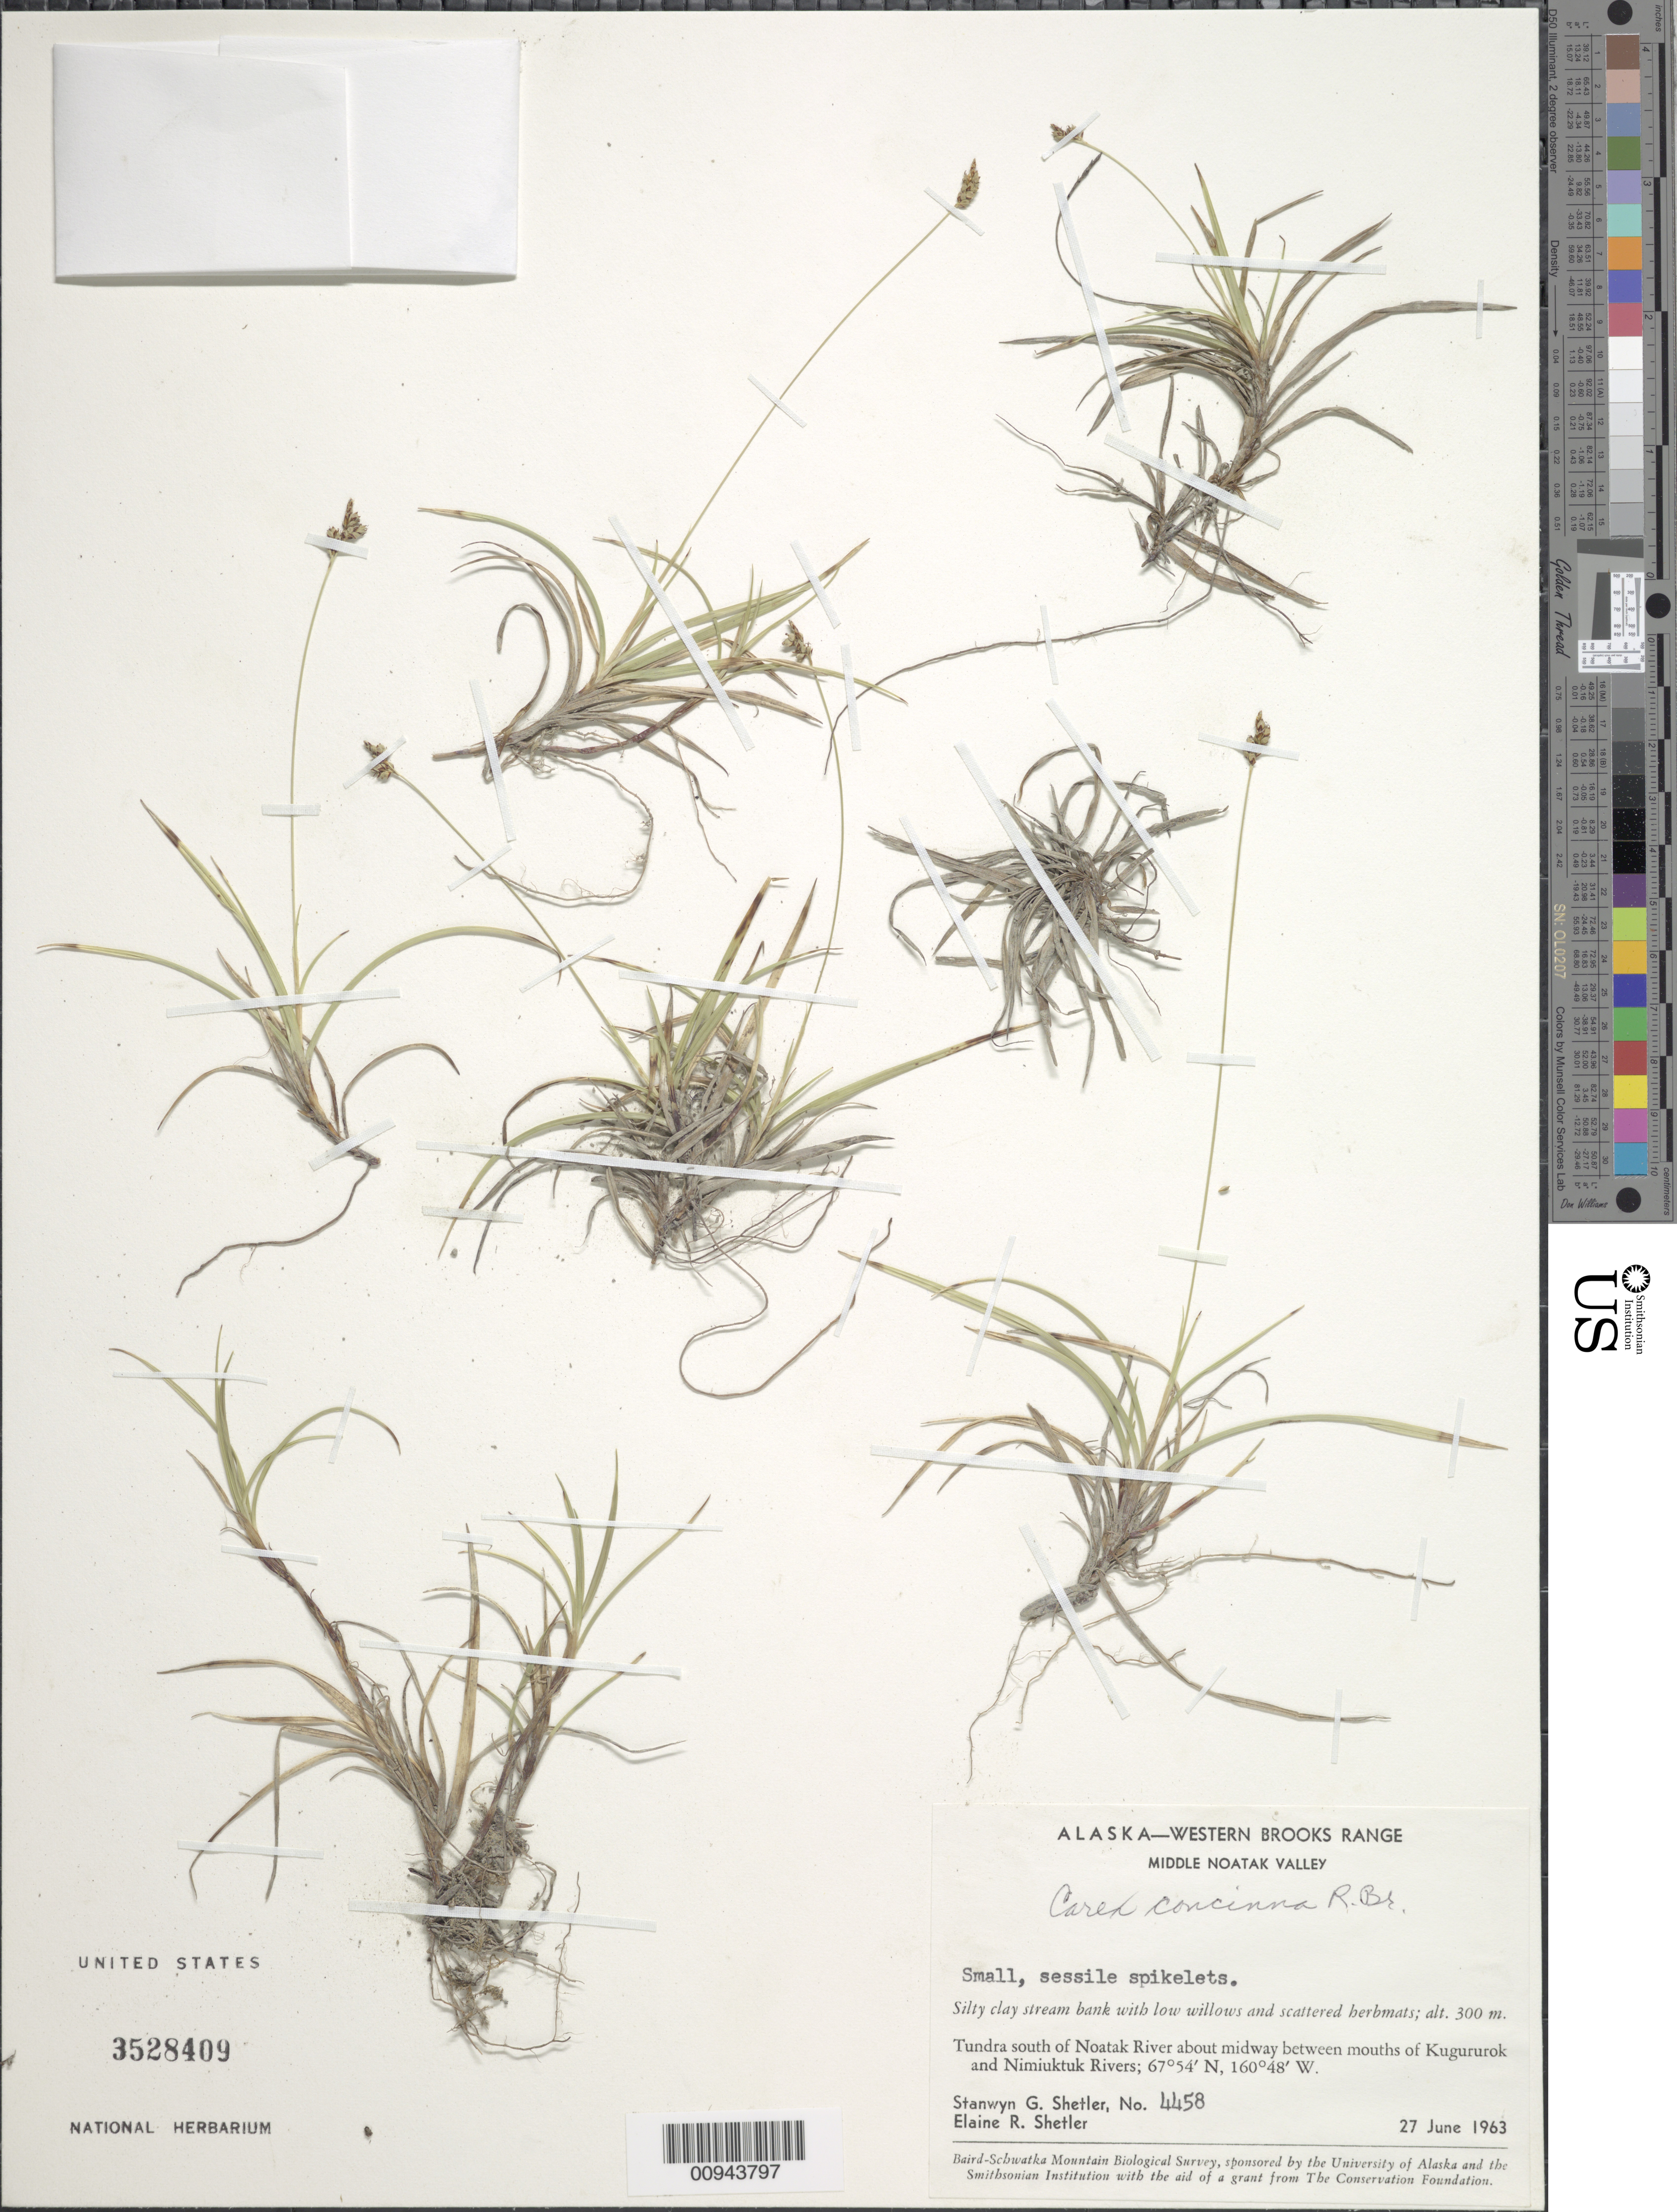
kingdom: Plantae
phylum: Tracheophyta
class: Liliopsida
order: Poales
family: Cyperaceae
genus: Carex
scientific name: Carex concinna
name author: R. Br.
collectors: S. Shetler & E. R. Shetler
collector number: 4458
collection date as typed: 27 Jun 1963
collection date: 1963-06-27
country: United States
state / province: Alaska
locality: S of Noatak River about midway between mouths of Kugururok and Nimiuktuk Rivers. Western Brooks Range, Middle Noatak Valley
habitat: Tundra. Silty clay stream bank with low willows and scattered herbmats.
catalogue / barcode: US 3528409